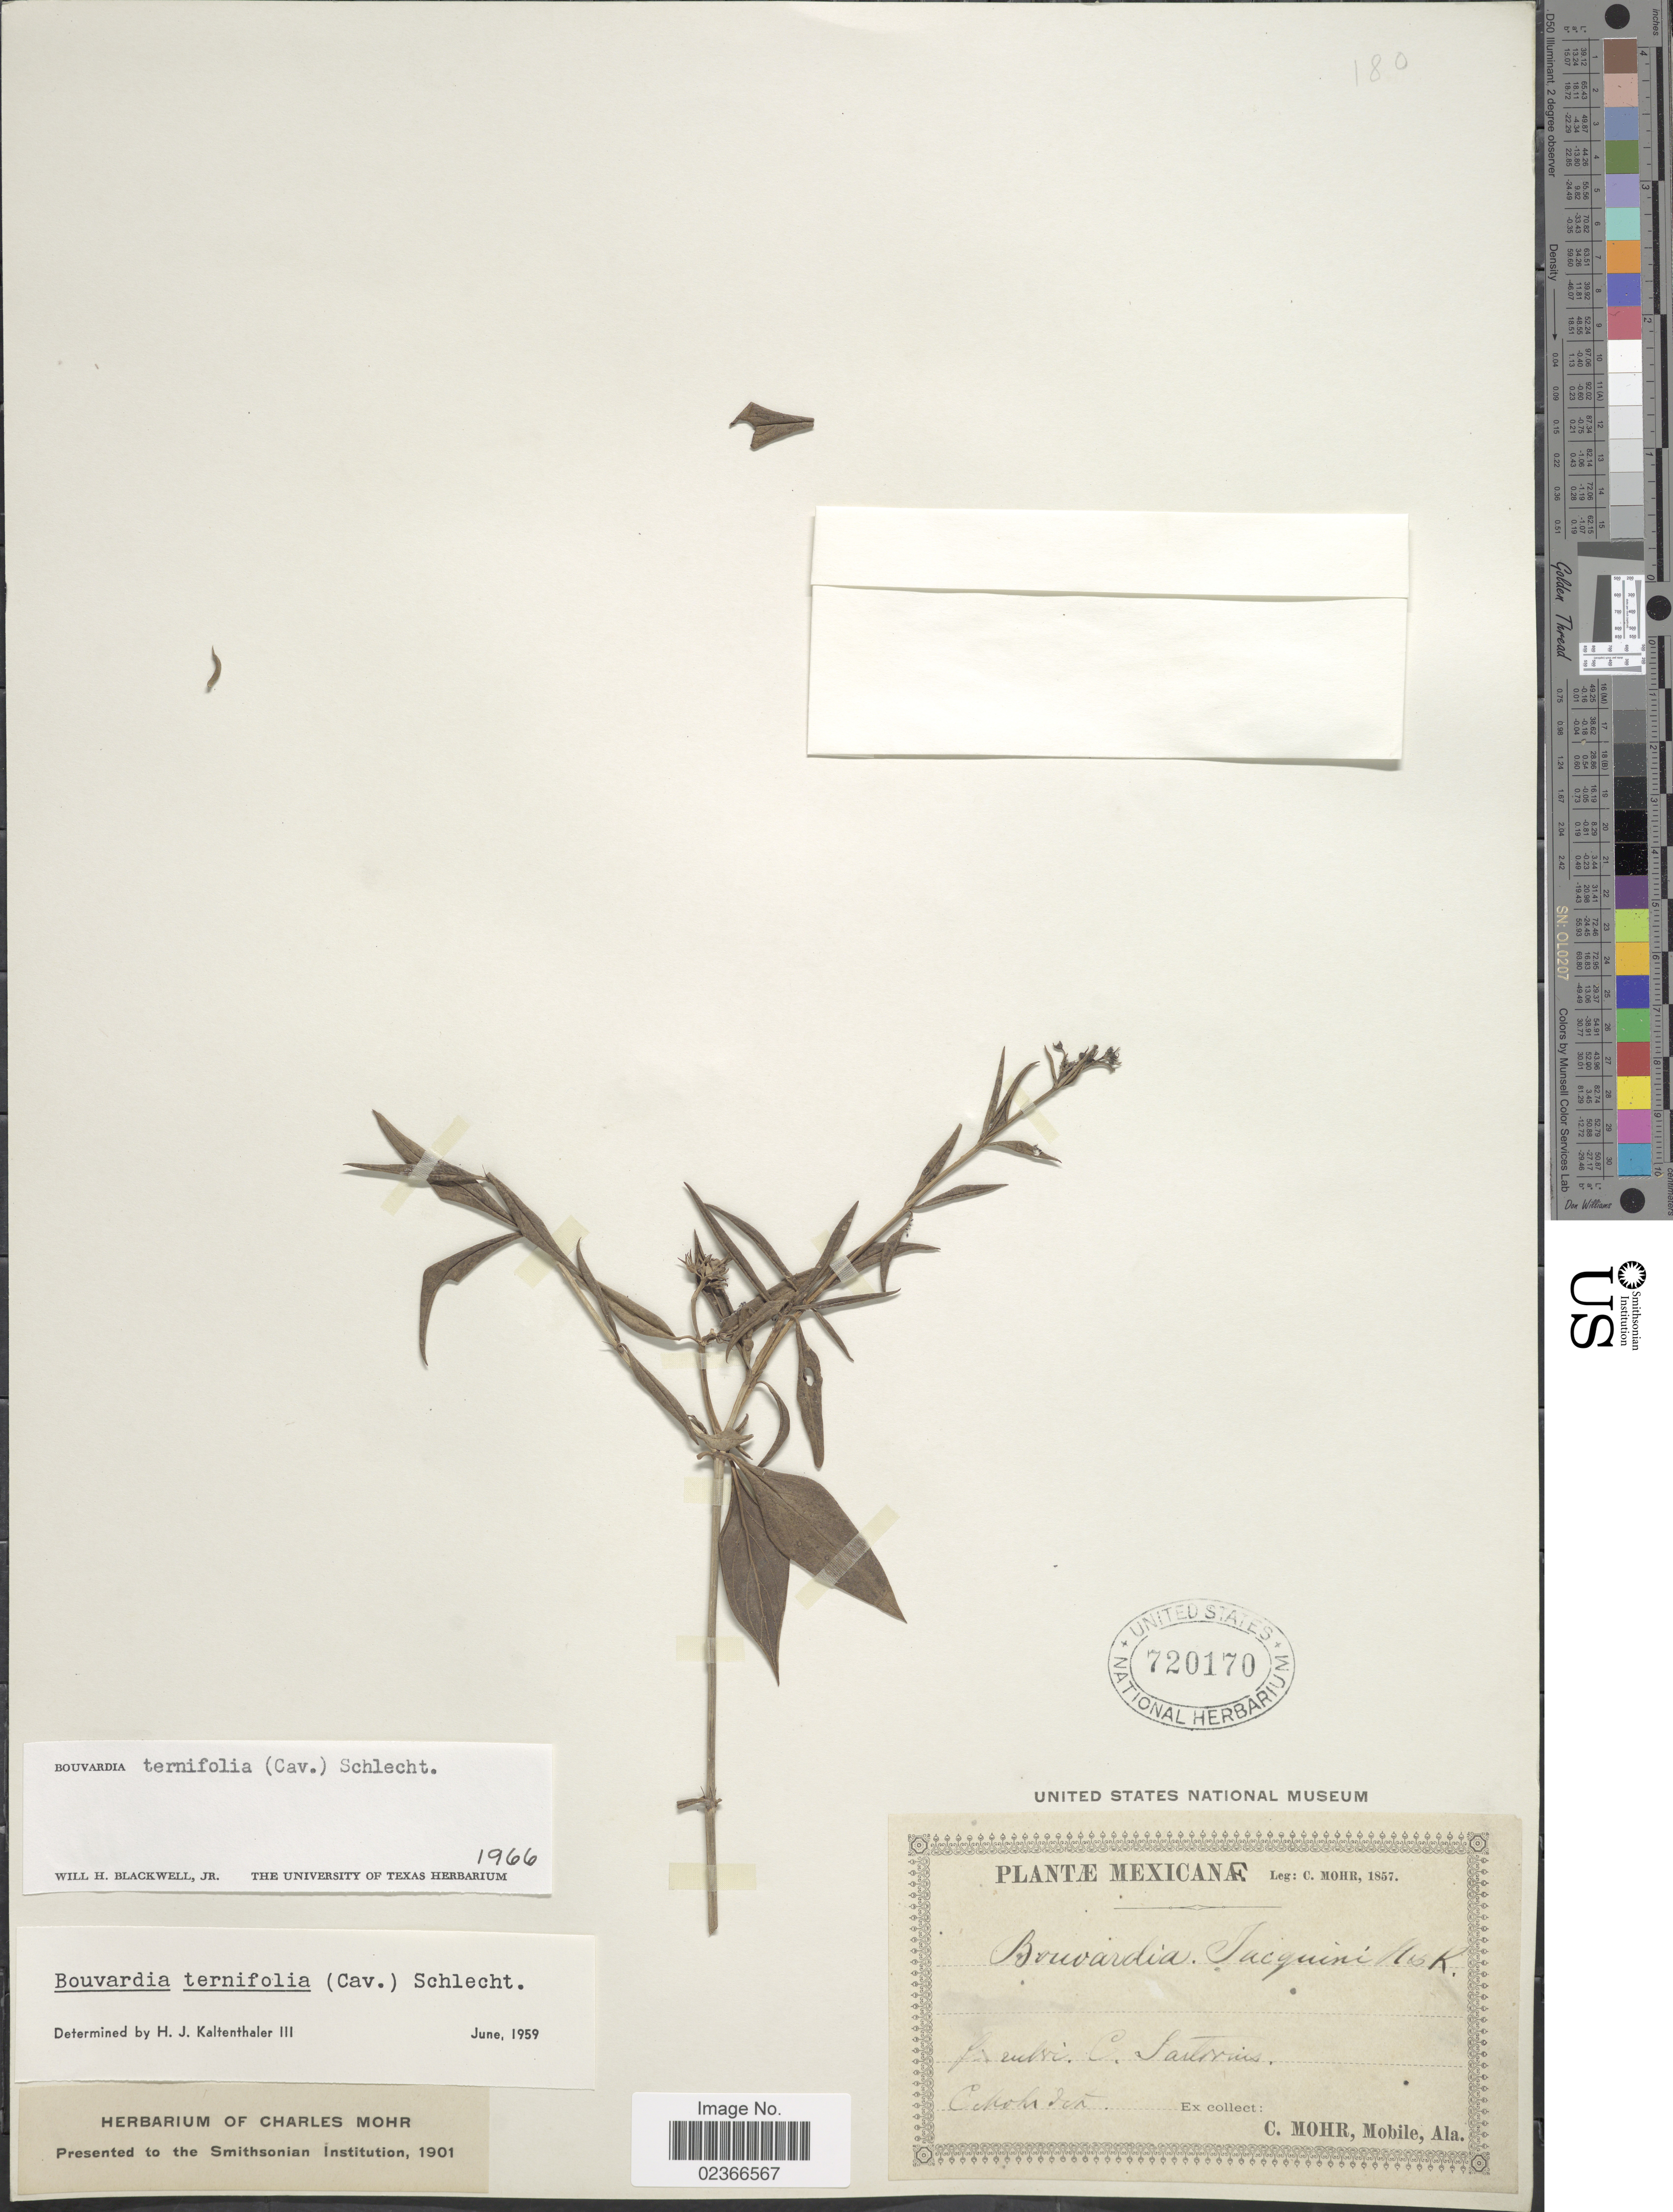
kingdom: Plantae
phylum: Tracheophyta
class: Magnoliopsida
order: Gentianales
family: Rubiaceae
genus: Bouvardia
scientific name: Bouvardia ternifolia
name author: (Cav.) Schltdl.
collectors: C. T. Mohr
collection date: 1857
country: Mexico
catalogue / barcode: US 720170